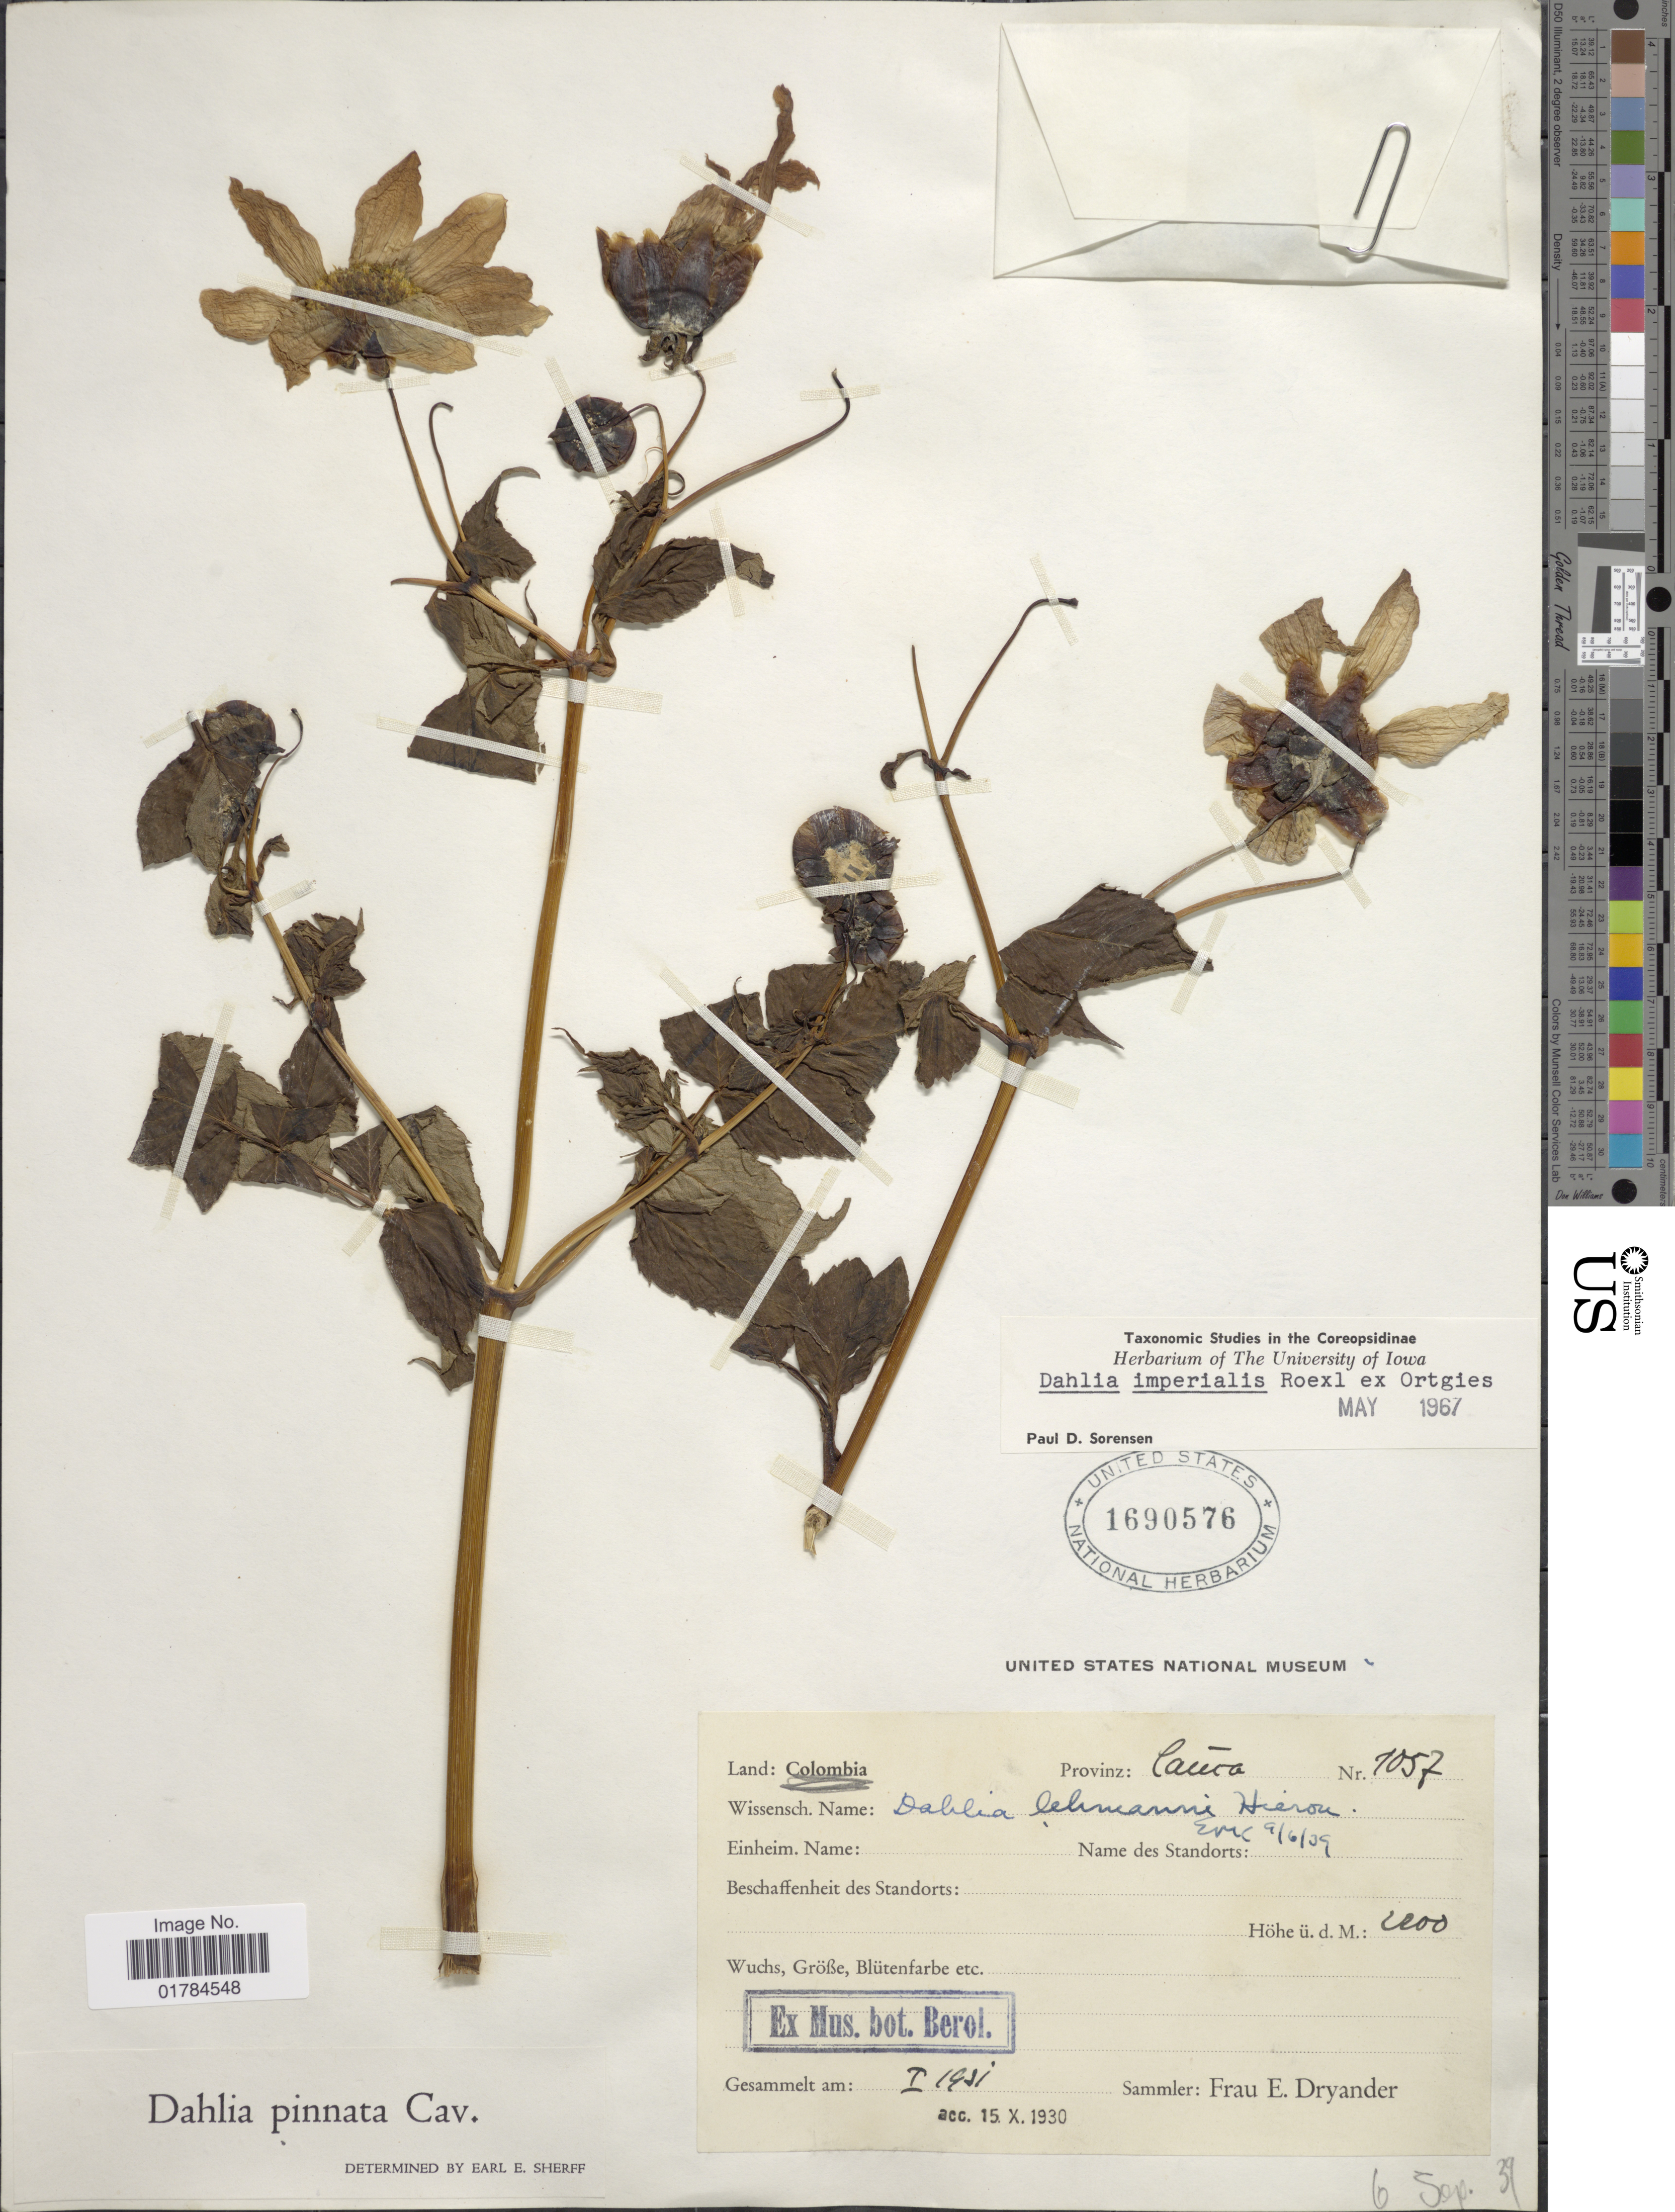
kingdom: Plantae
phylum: Tracheophyta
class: Magnoliopsida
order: Asterales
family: Asteraceae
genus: Dahlia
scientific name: Dahlia imperialis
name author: Roezl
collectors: F. Dryander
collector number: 1057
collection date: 1931-01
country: Colombia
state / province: Cauca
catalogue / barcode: US 1690576